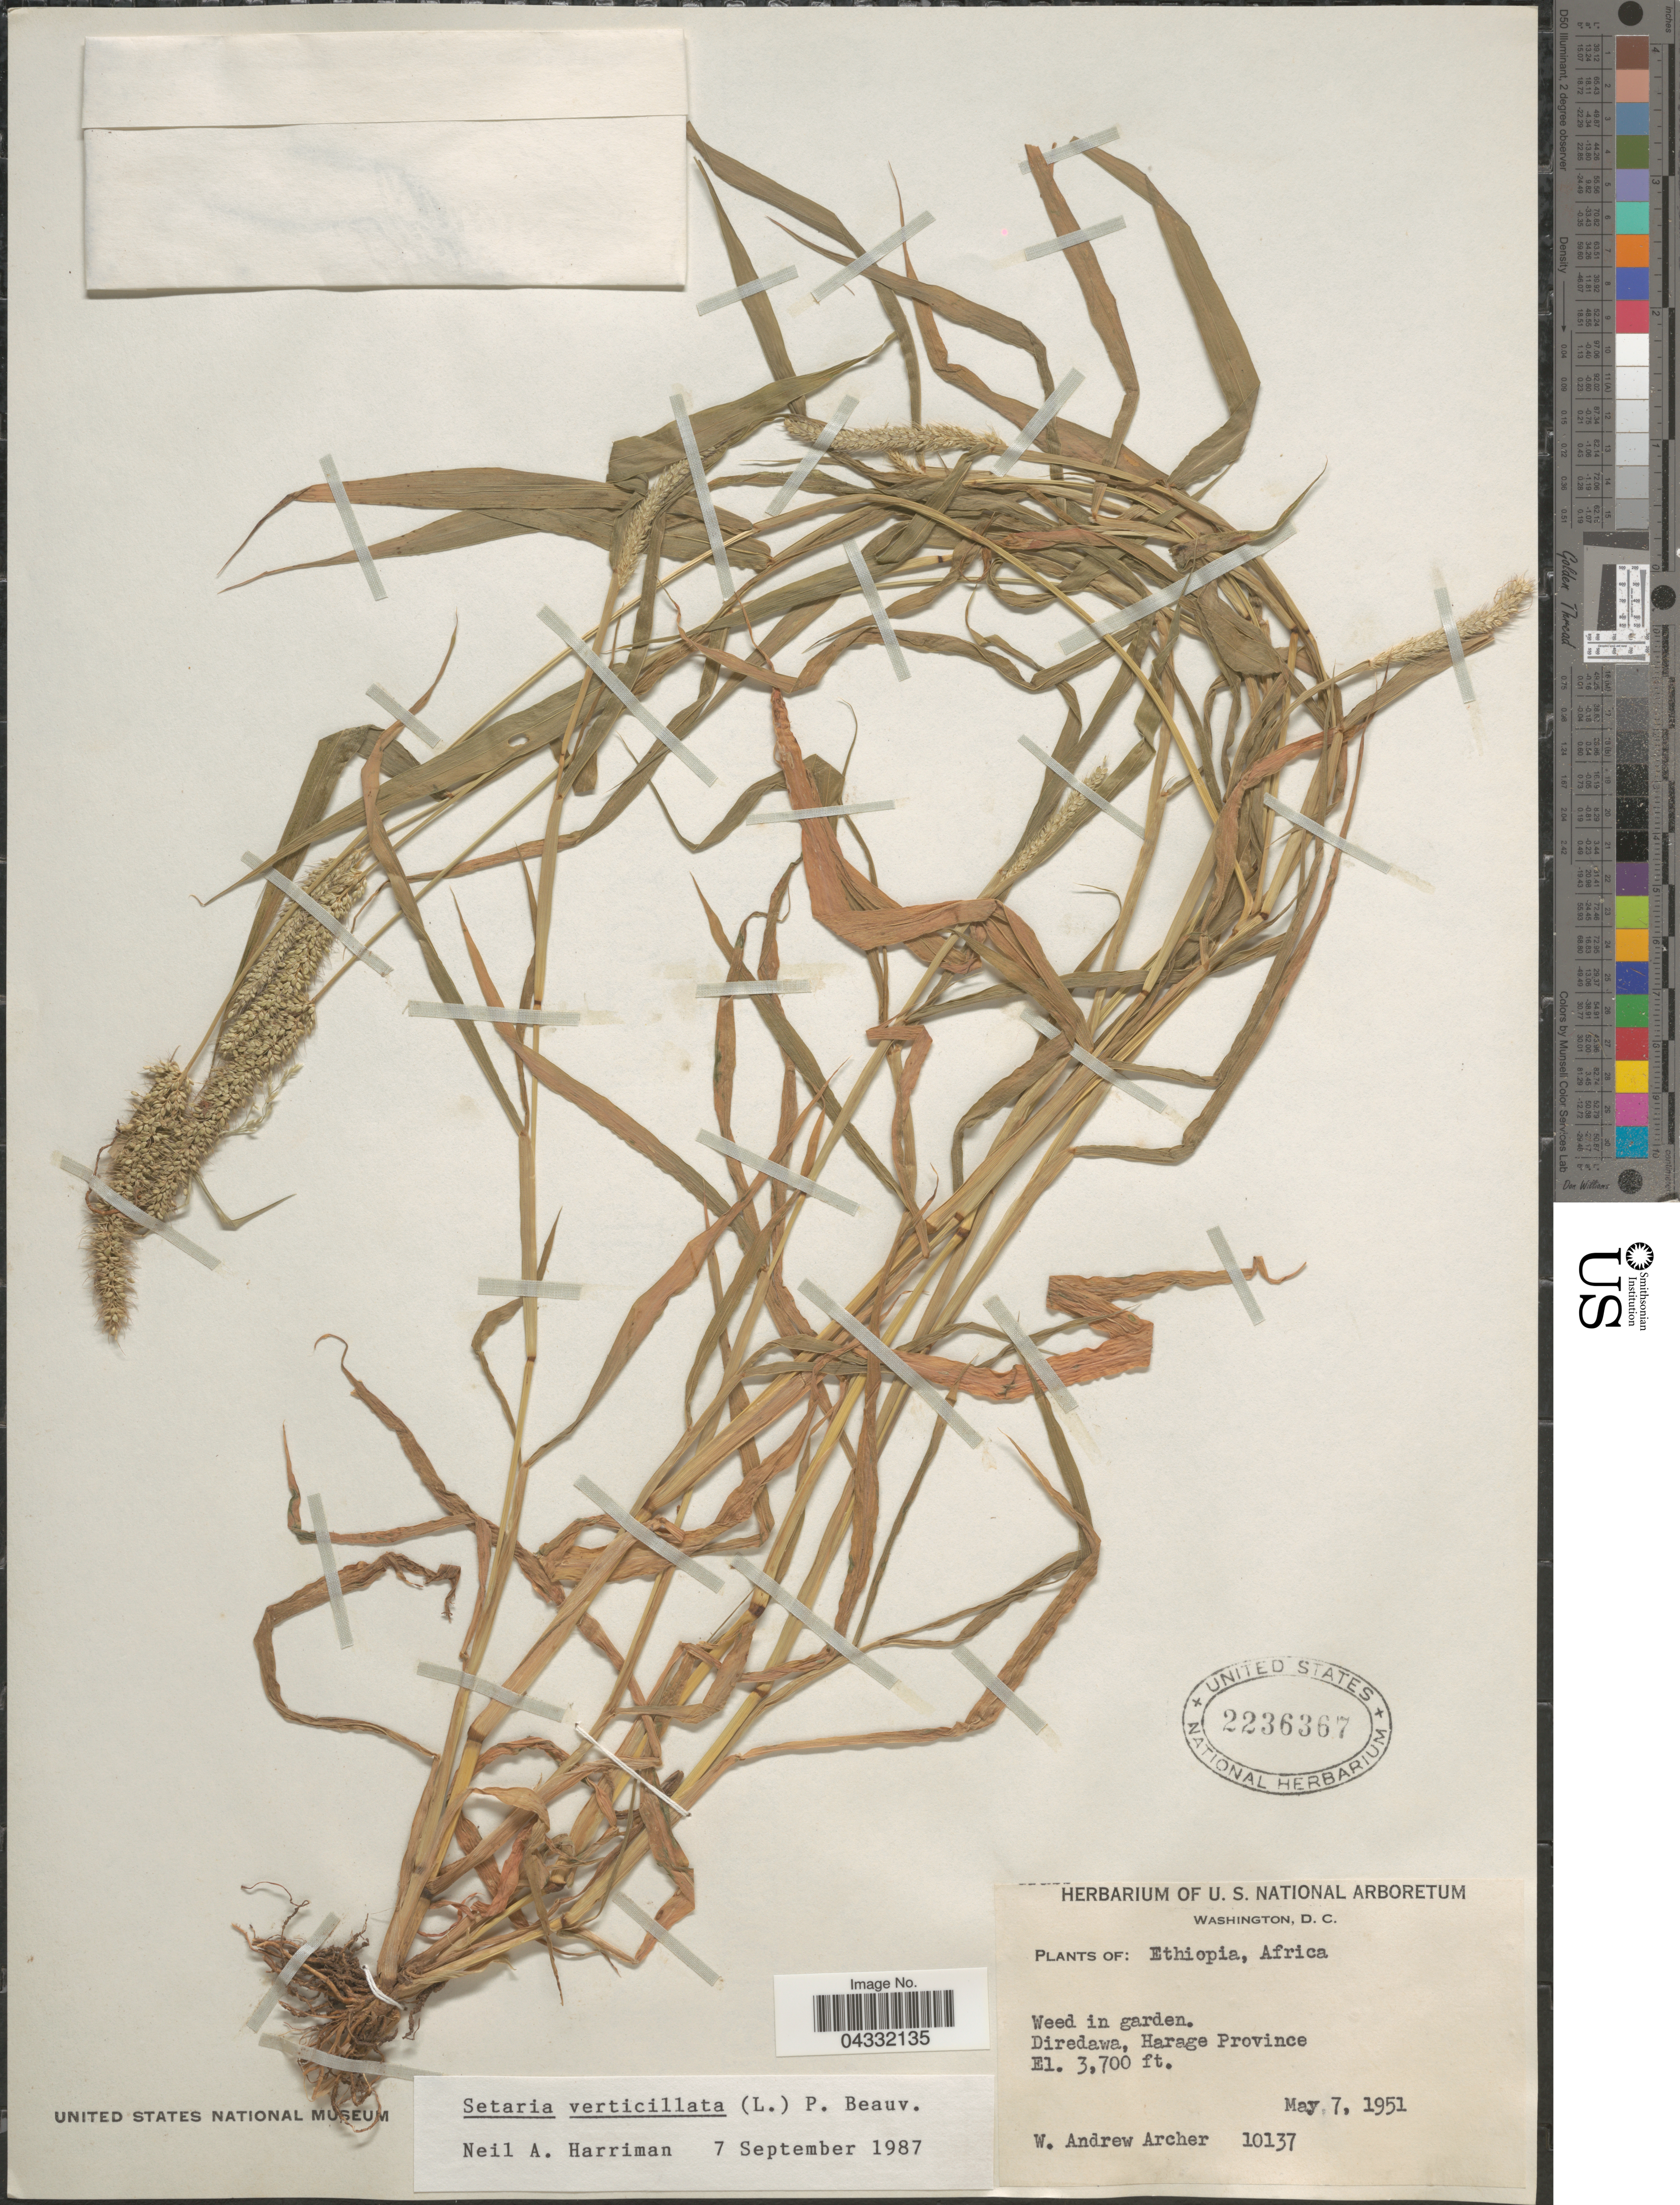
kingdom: Plantae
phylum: Tracheophyta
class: Liliopsida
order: Poales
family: Poaceae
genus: Setaria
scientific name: Setaria verticillata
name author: (L.) P. Beauv.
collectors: W. A. Archer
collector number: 10137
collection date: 1951-05-07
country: Ethiopia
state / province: Dire Dawa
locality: Weed in garden. Diredawa, Harage Province.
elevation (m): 1128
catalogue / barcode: US 2236367